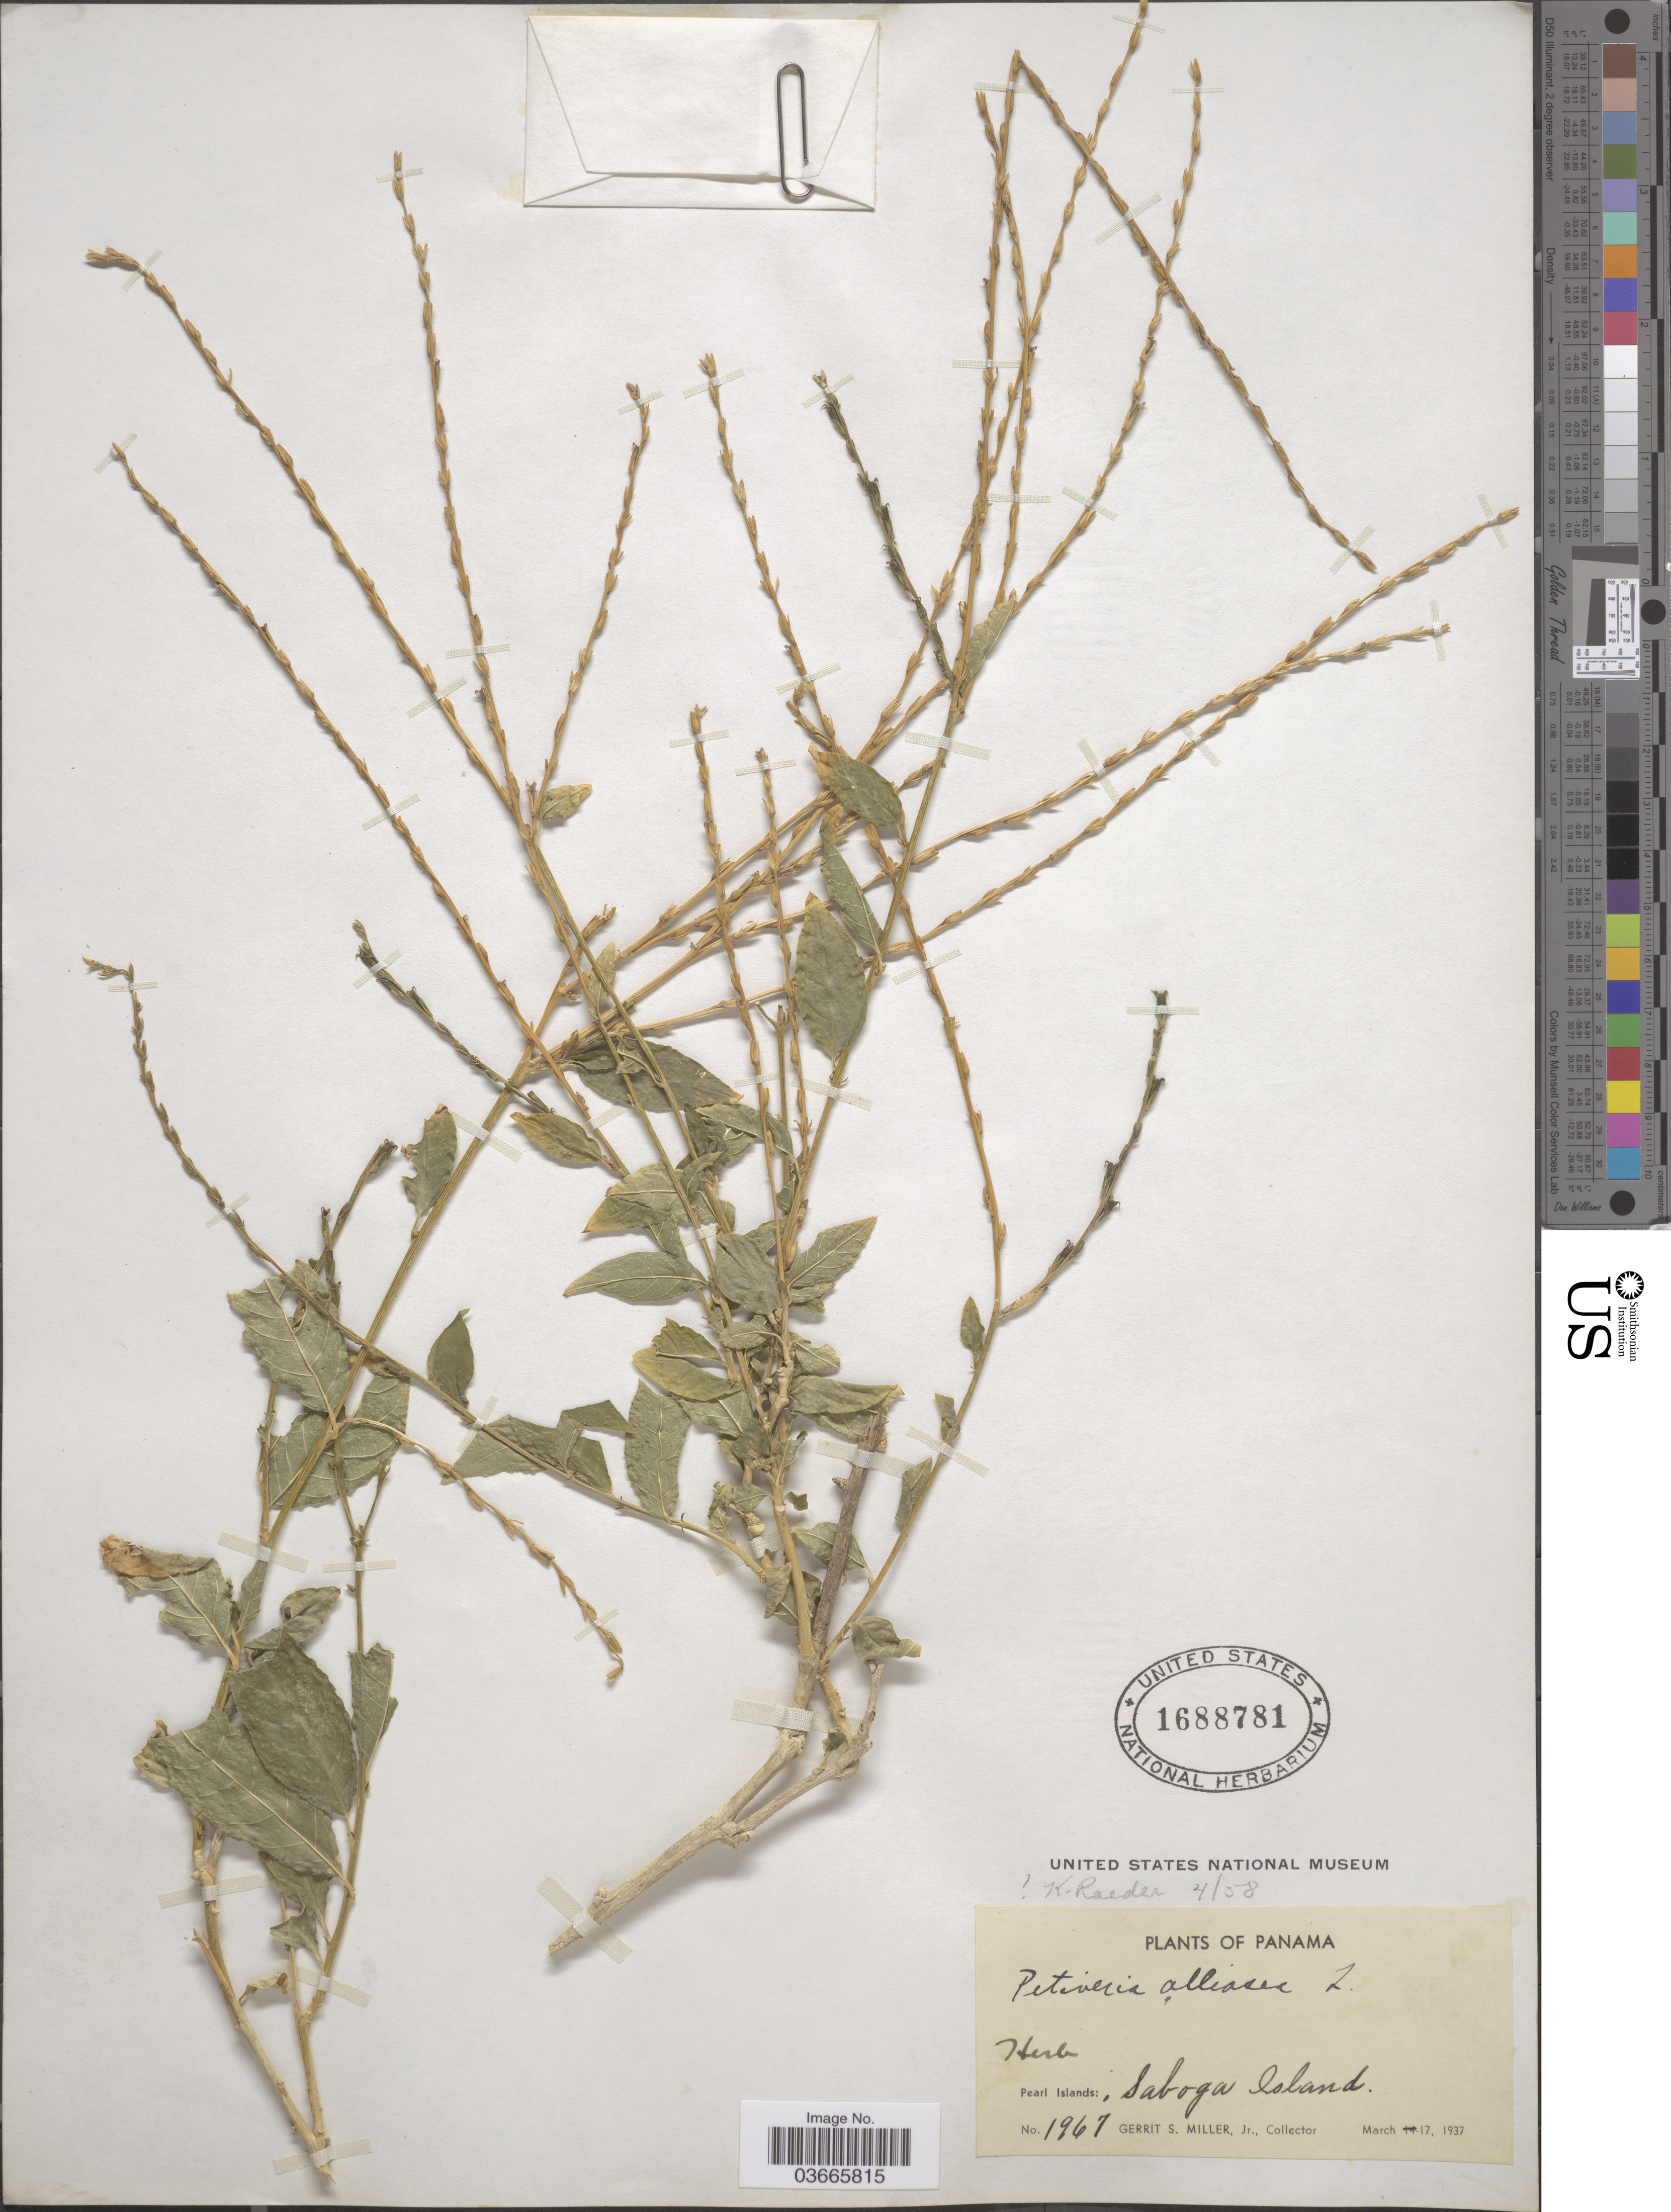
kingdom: Plantae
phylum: Tracheophyta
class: Magnoliopsida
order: Caryophyllales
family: Phytolaccaceae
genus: Petiveria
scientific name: Petiveria alliacea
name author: L.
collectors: G. S. Miller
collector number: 1967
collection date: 1937-03-17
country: Panama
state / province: Panamá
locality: Pear Islands: Taboga Island.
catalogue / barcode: US 1688781